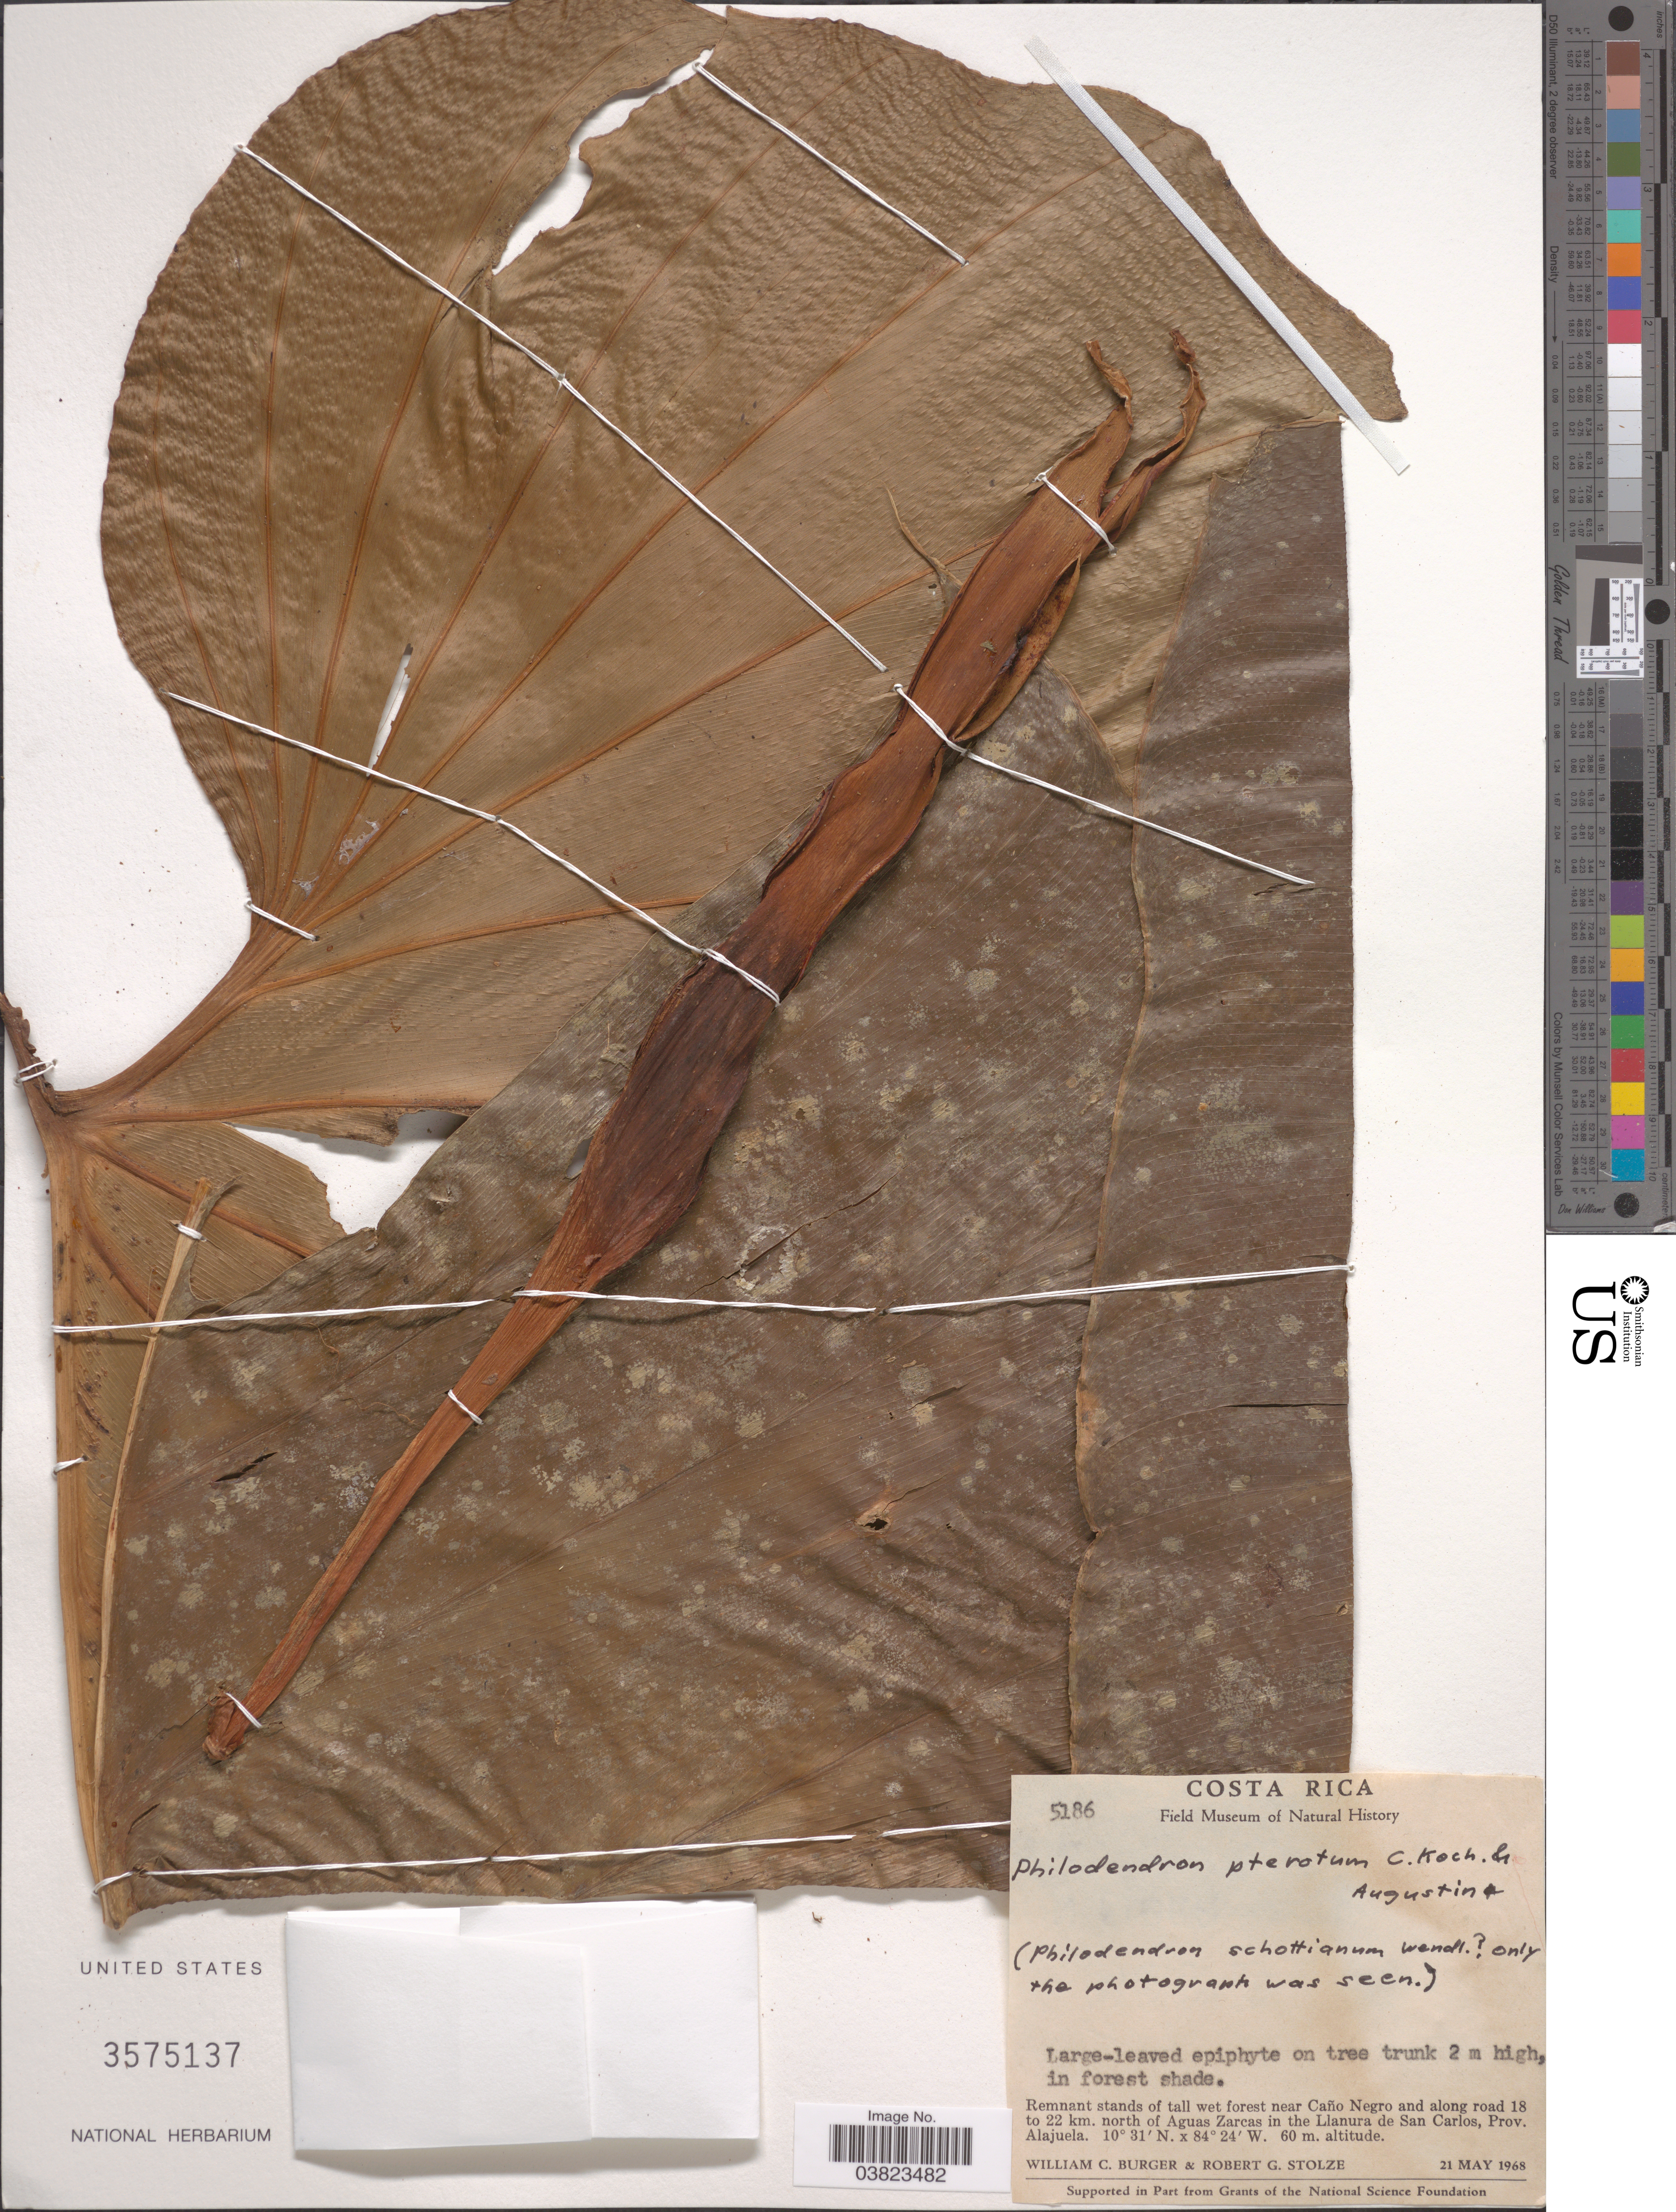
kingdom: Plantae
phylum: Tracheophyta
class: Liliopsida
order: Alismatales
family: Araceae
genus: Philodendron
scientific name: Philodendron pterotum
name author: K. Koch & Augustin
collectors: W. Burger & R. G. Stolze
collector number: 5186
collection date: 1968-05-21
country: Costa Rica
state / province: Alajuela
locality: Remnant stands of tall wet forest near Caño Negro and along road 18 to 22 km. north of Aguas Zarcas in the Llanura de San Carlos.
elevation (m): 60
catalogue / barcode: US 3575137